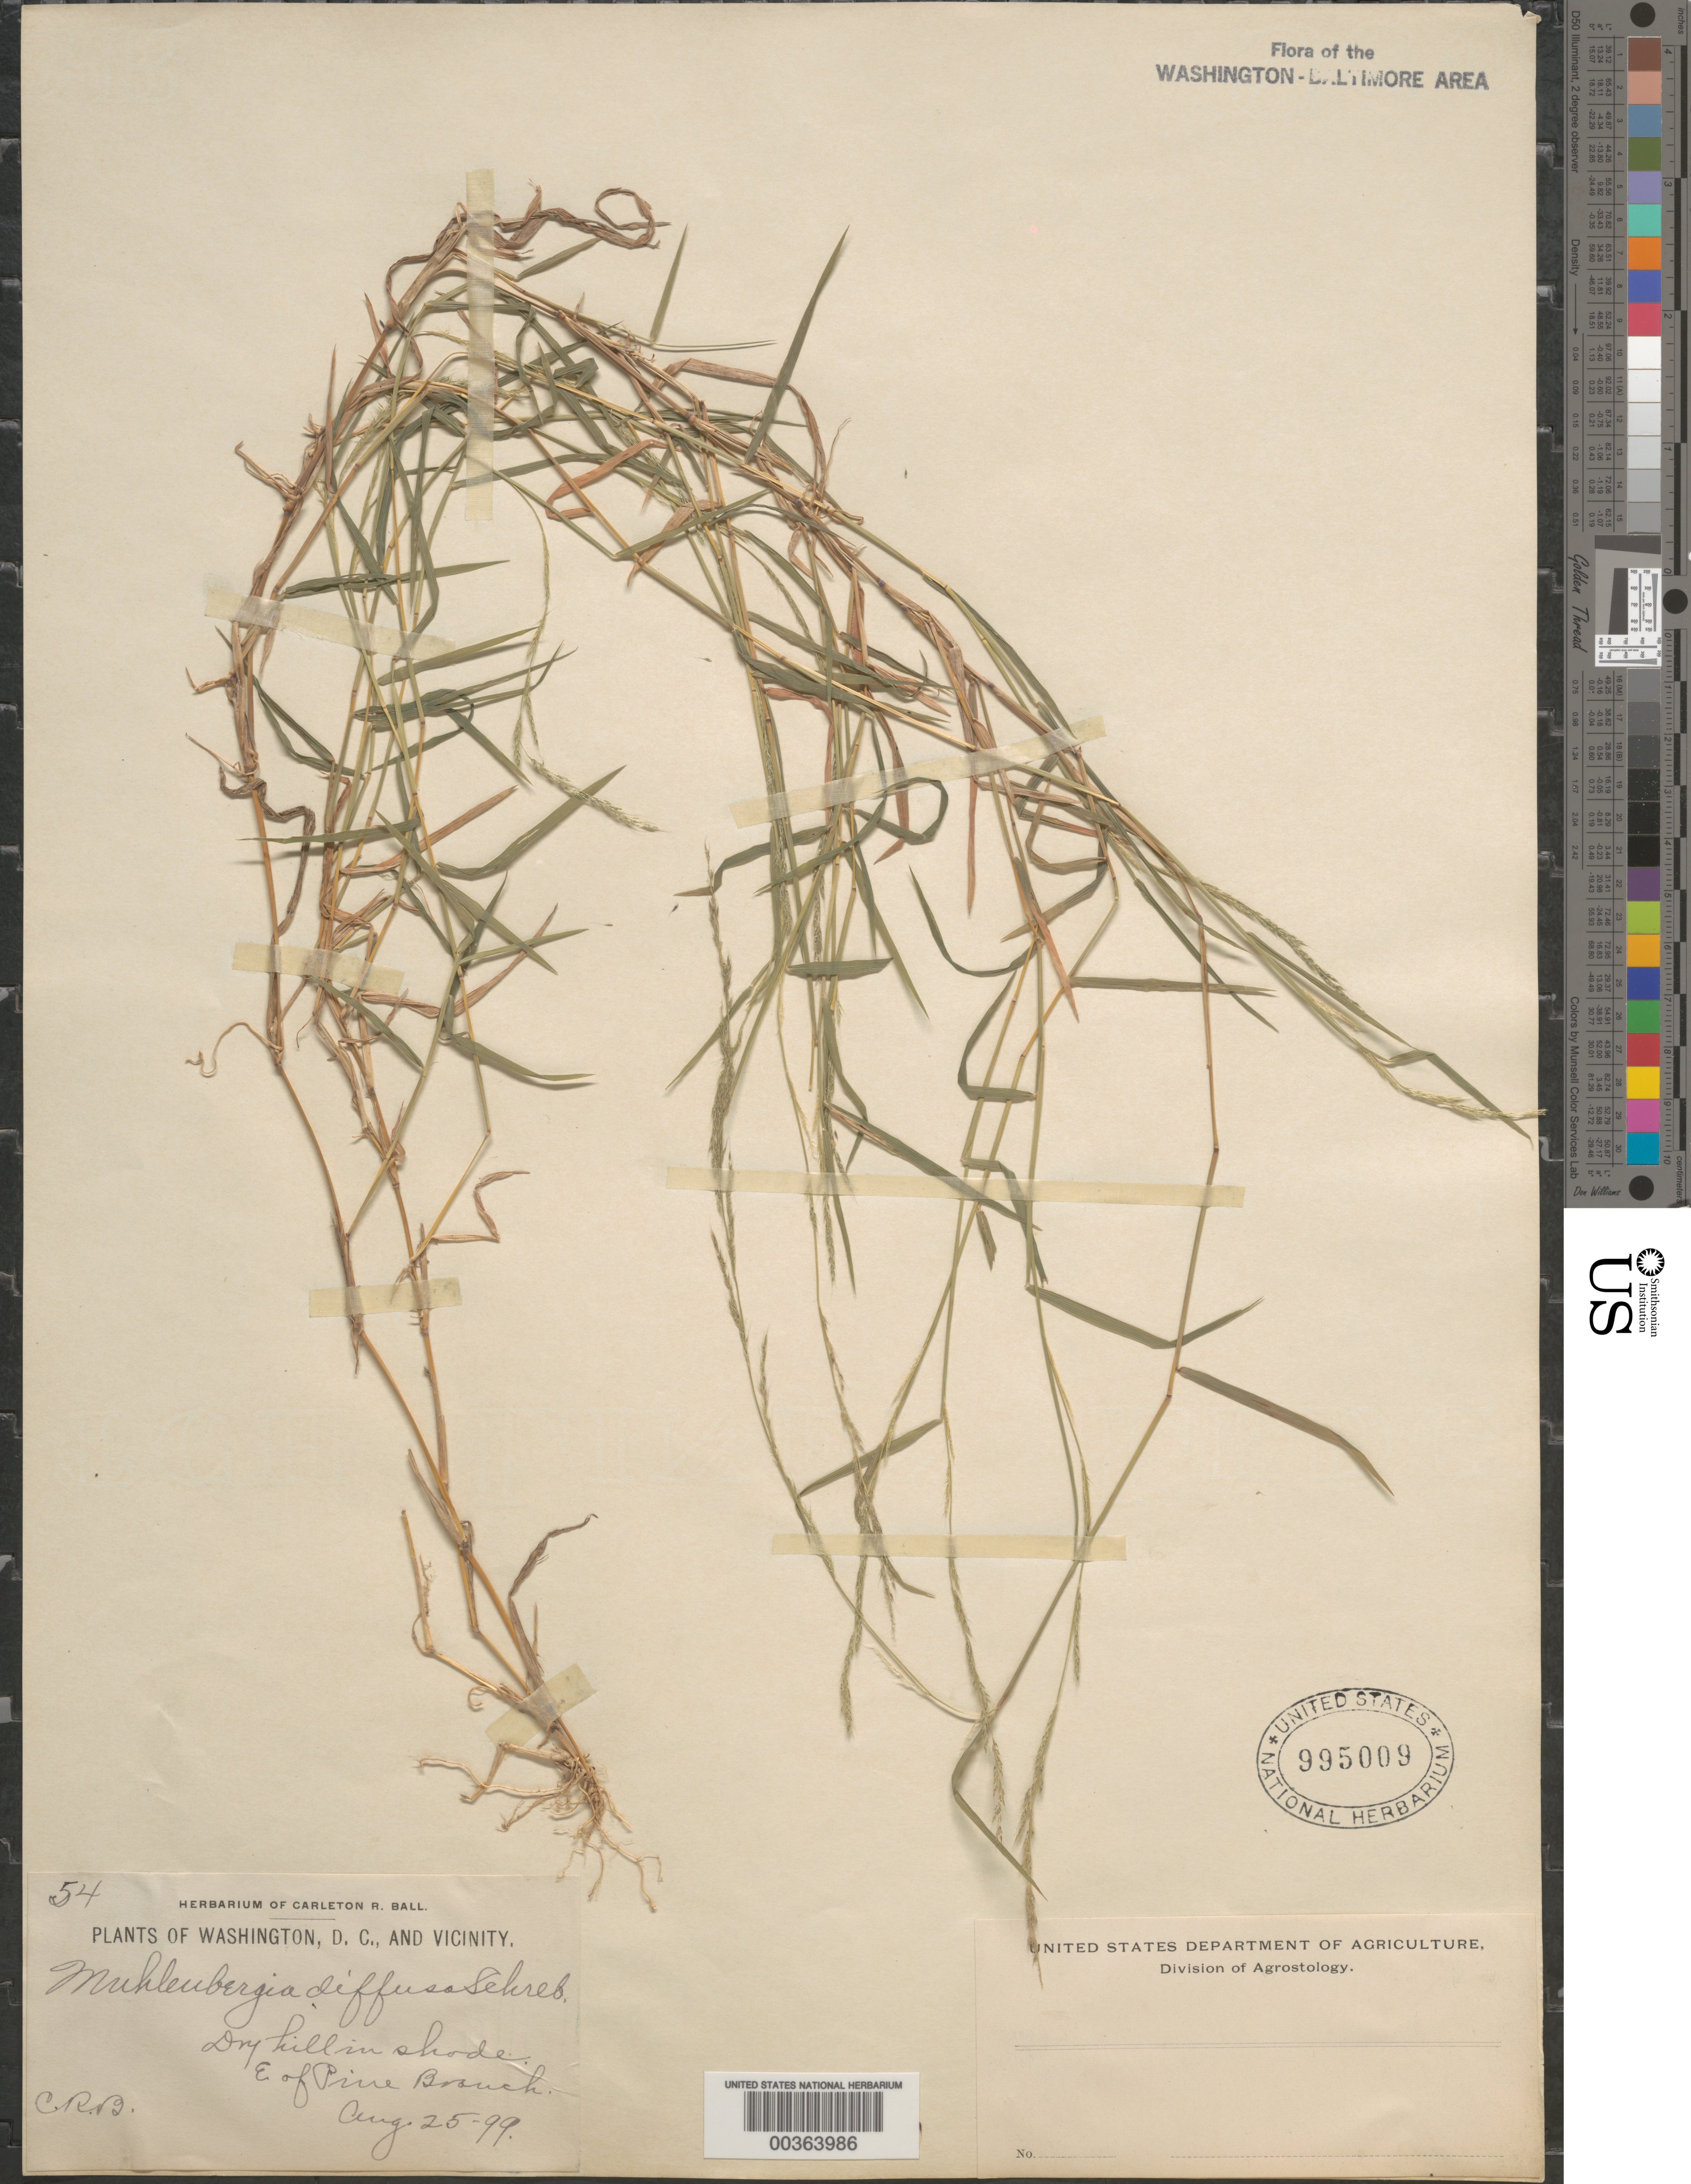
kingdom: Plantae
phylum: Tracheophyta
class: Liliopsida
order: Poales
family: Poaceae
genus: Muhlenbergia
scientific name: Muhlenbergia schreberi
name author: J.F. Gmel.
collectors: C. R. Ball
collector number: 54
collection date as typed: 25 Aug 1899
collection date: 1899-08-25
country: United States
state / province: District of Columbia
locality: East of Pine Branch Rock Creek Park and Vicinity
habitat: Dry hill in shade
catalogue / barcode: US 995009